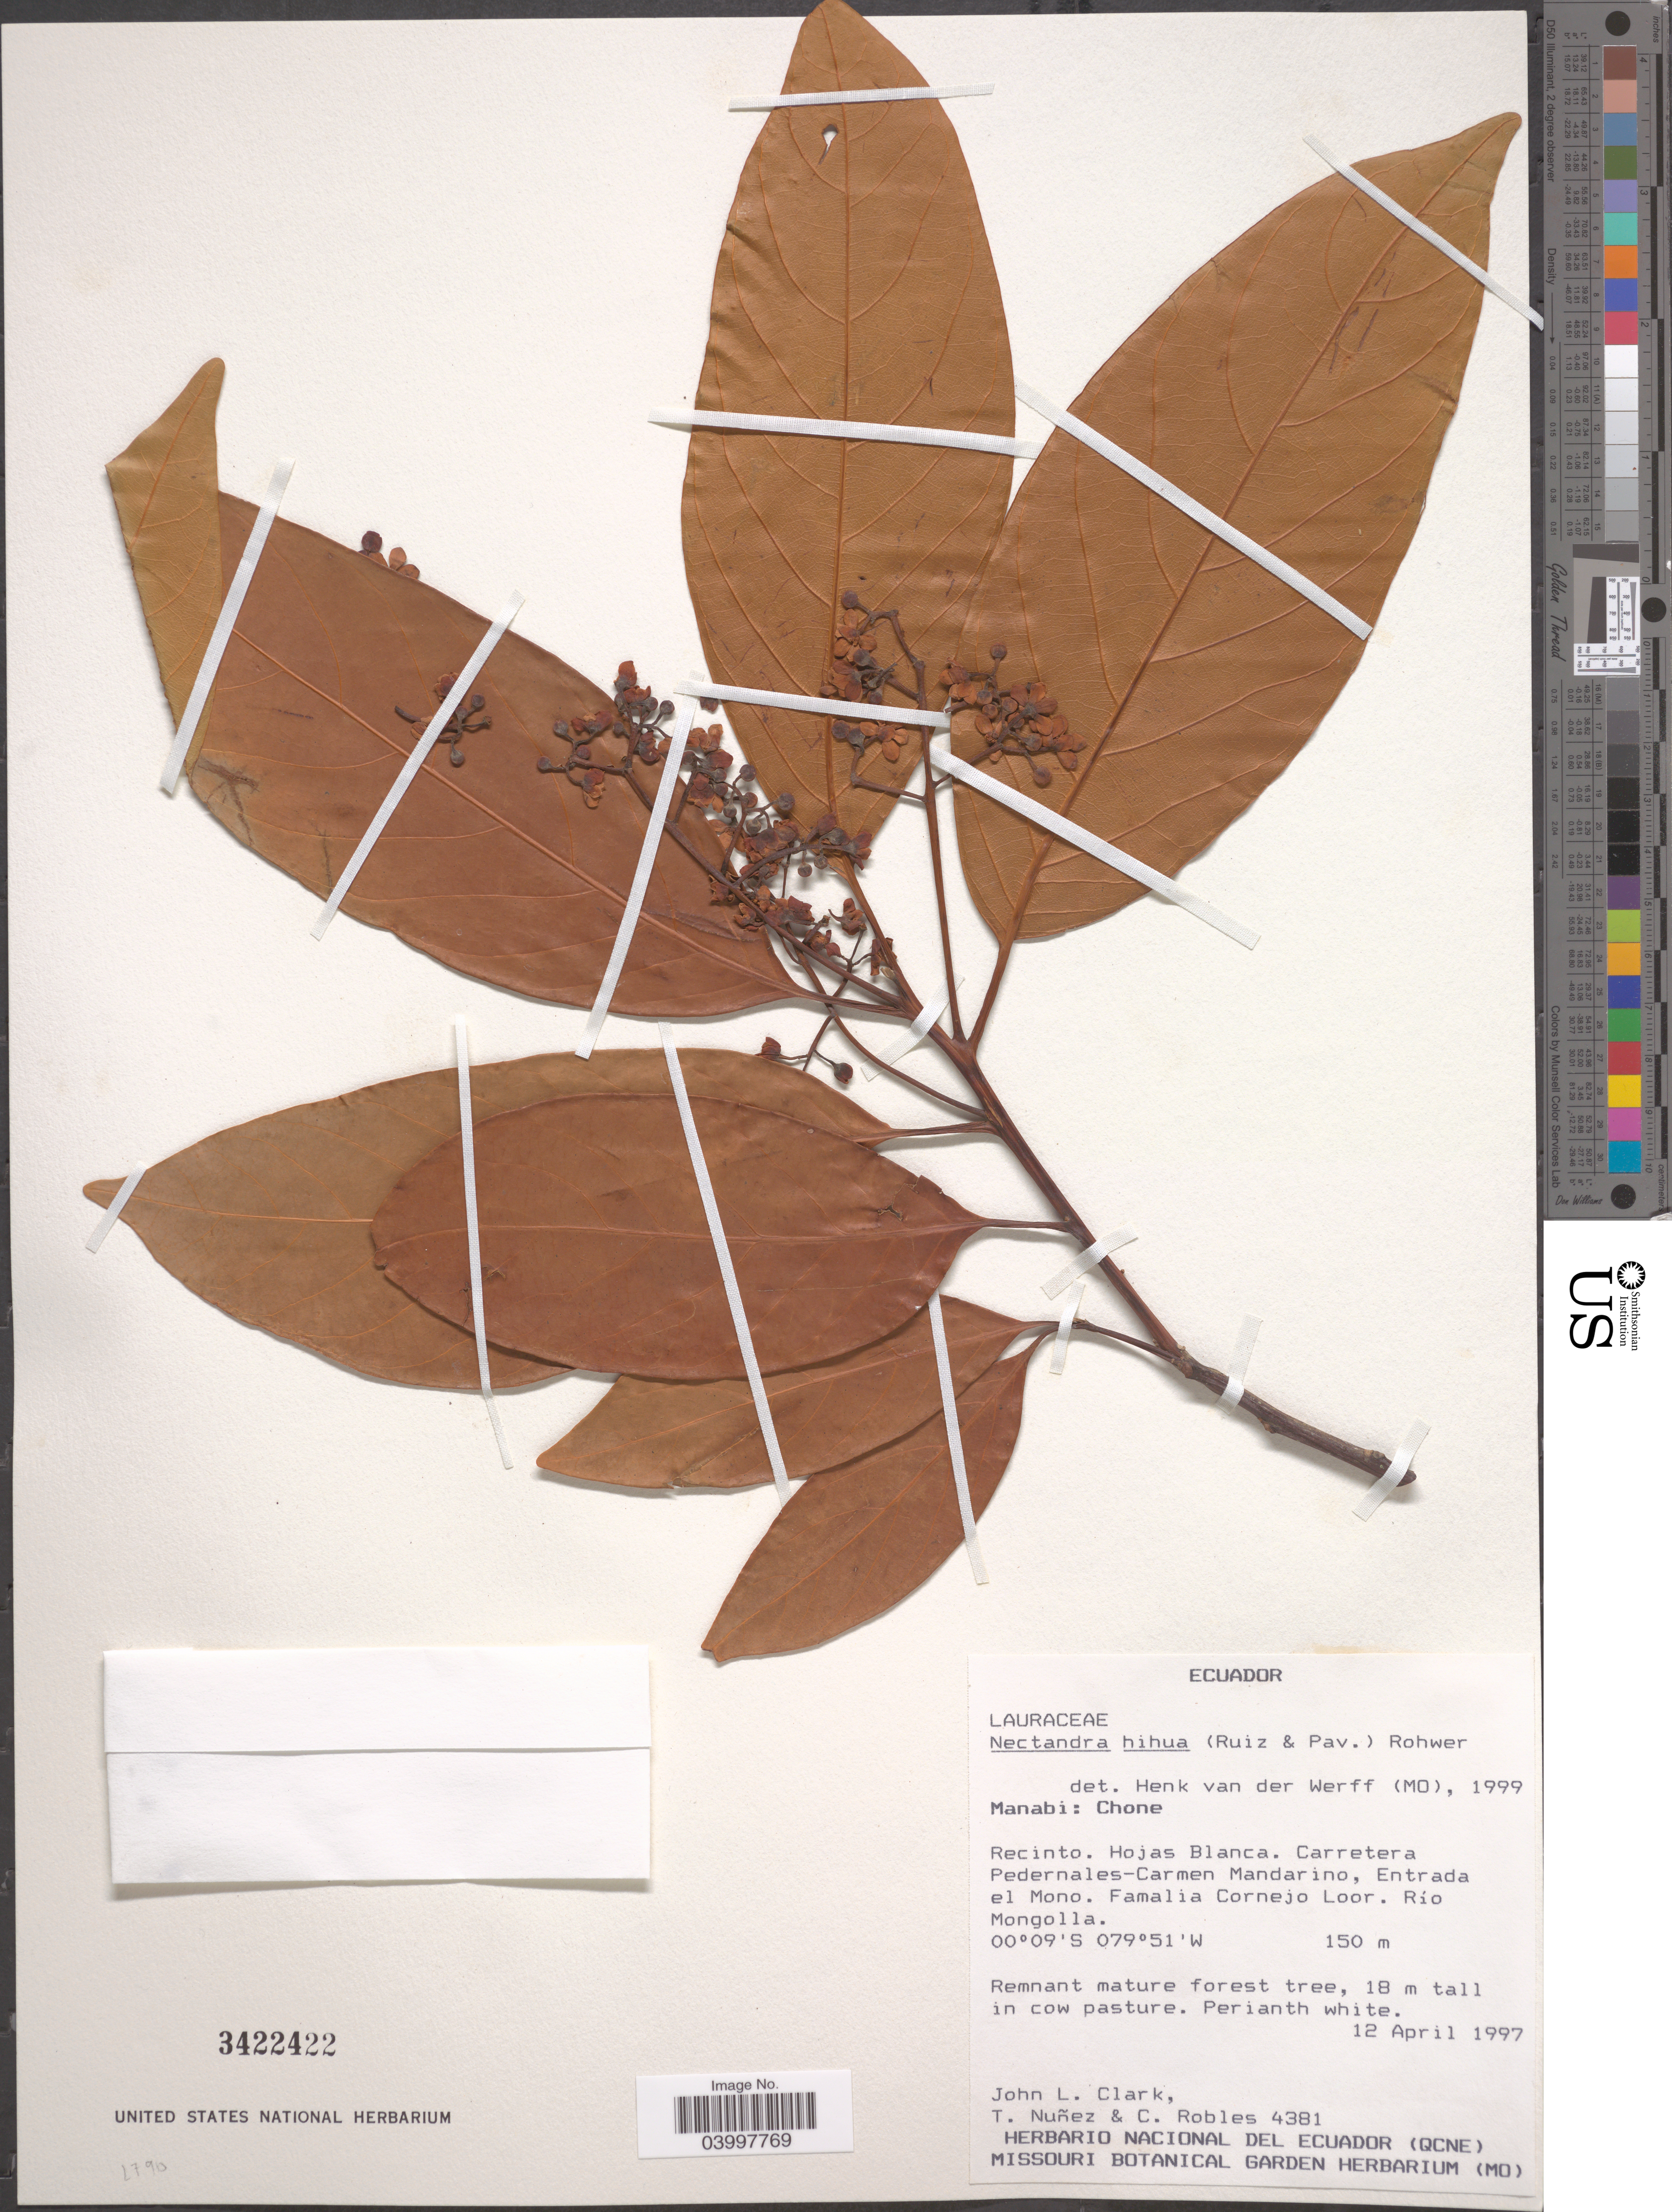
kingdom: Plantae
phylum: Tracheophyta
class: Magnoliopsida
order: Laurales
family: Lauraceae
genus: Nectandra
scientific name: Nectandra hihua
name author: (Ruiz & Pav.) Rohwer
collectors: J. L. Clark, T. Núñez & C. Robles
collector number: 4381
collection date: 1997-04-12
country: Ecuador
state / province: Manabí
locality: Chone. Recinto. Hojas Blanca. Carretera Pedernales-Carmen Mandarino, Entrada el Mono. Famalia Cornejo Loor. Río Mongolla.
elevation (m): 150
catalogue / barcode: US 3422422